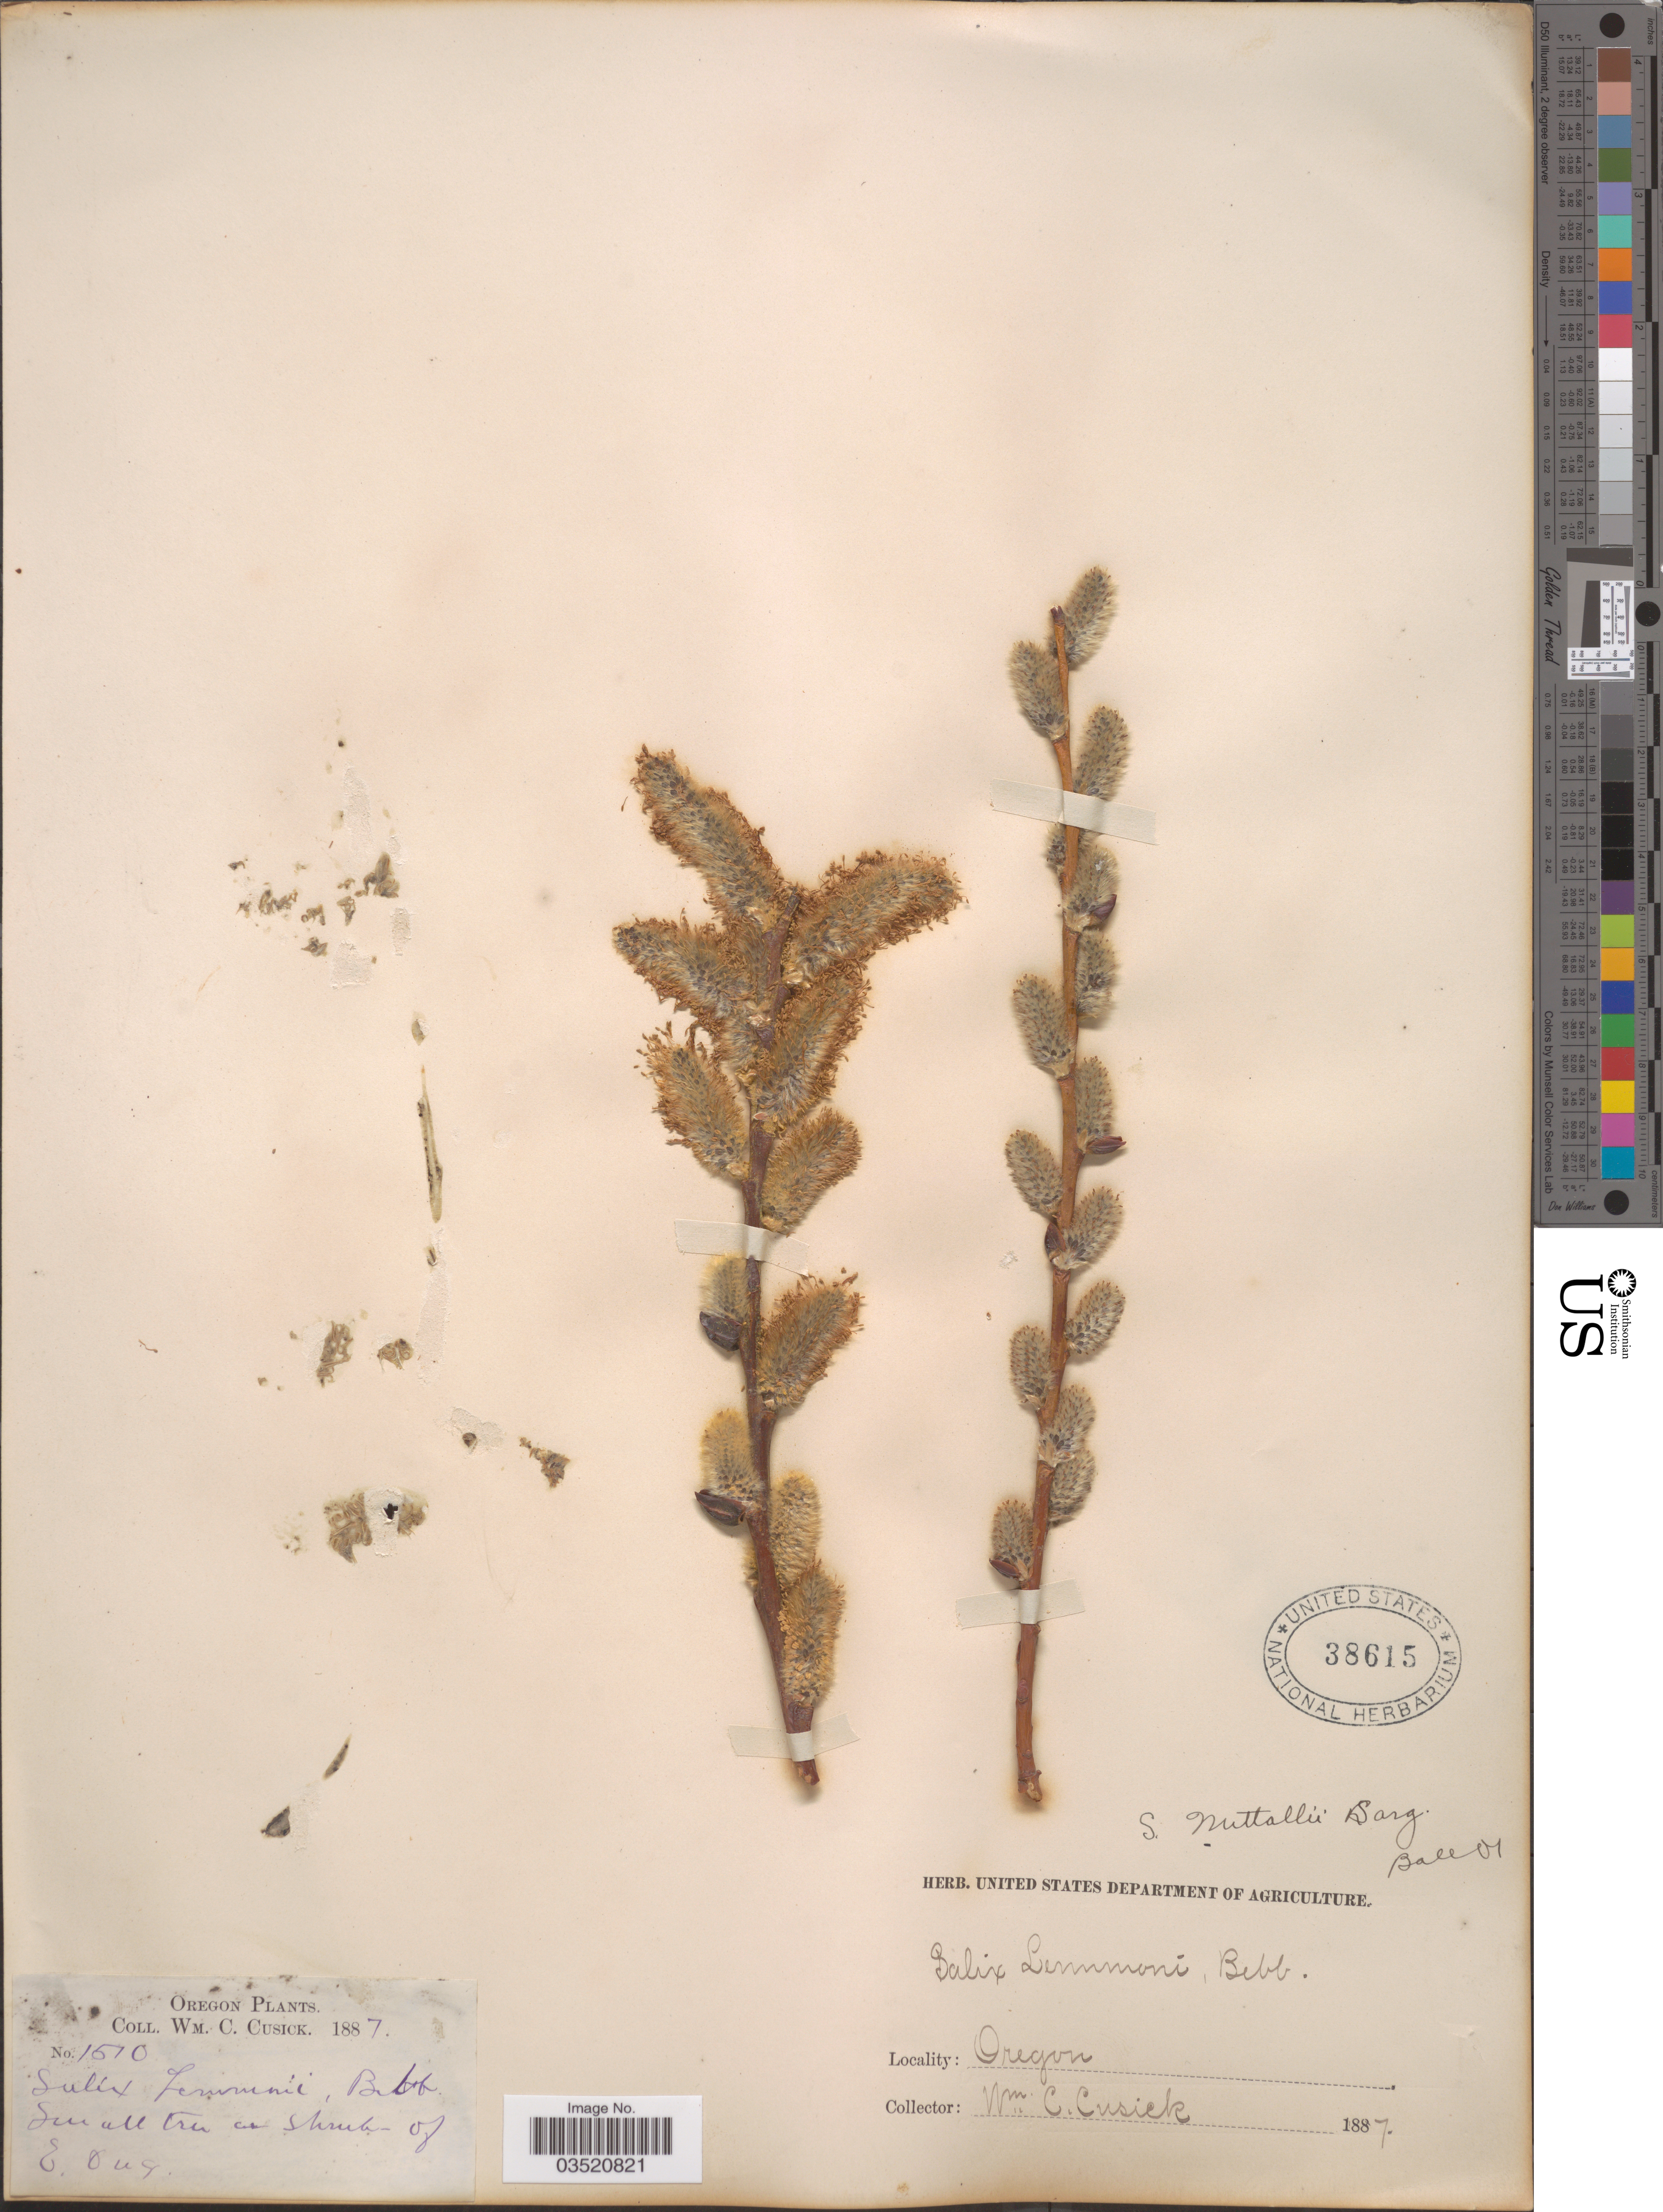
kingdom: Plantae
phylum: Tracheophyta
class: Magnoliopsida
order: Malpighiales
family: Salicaceae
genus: Salix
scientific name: Salix scouleriana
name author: Barratt ex Hook.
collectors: W. C. Cusick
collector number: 1510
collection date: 1887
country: United States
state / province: Oregon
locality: On shrub of E. Oreg.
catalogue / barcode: US 38615